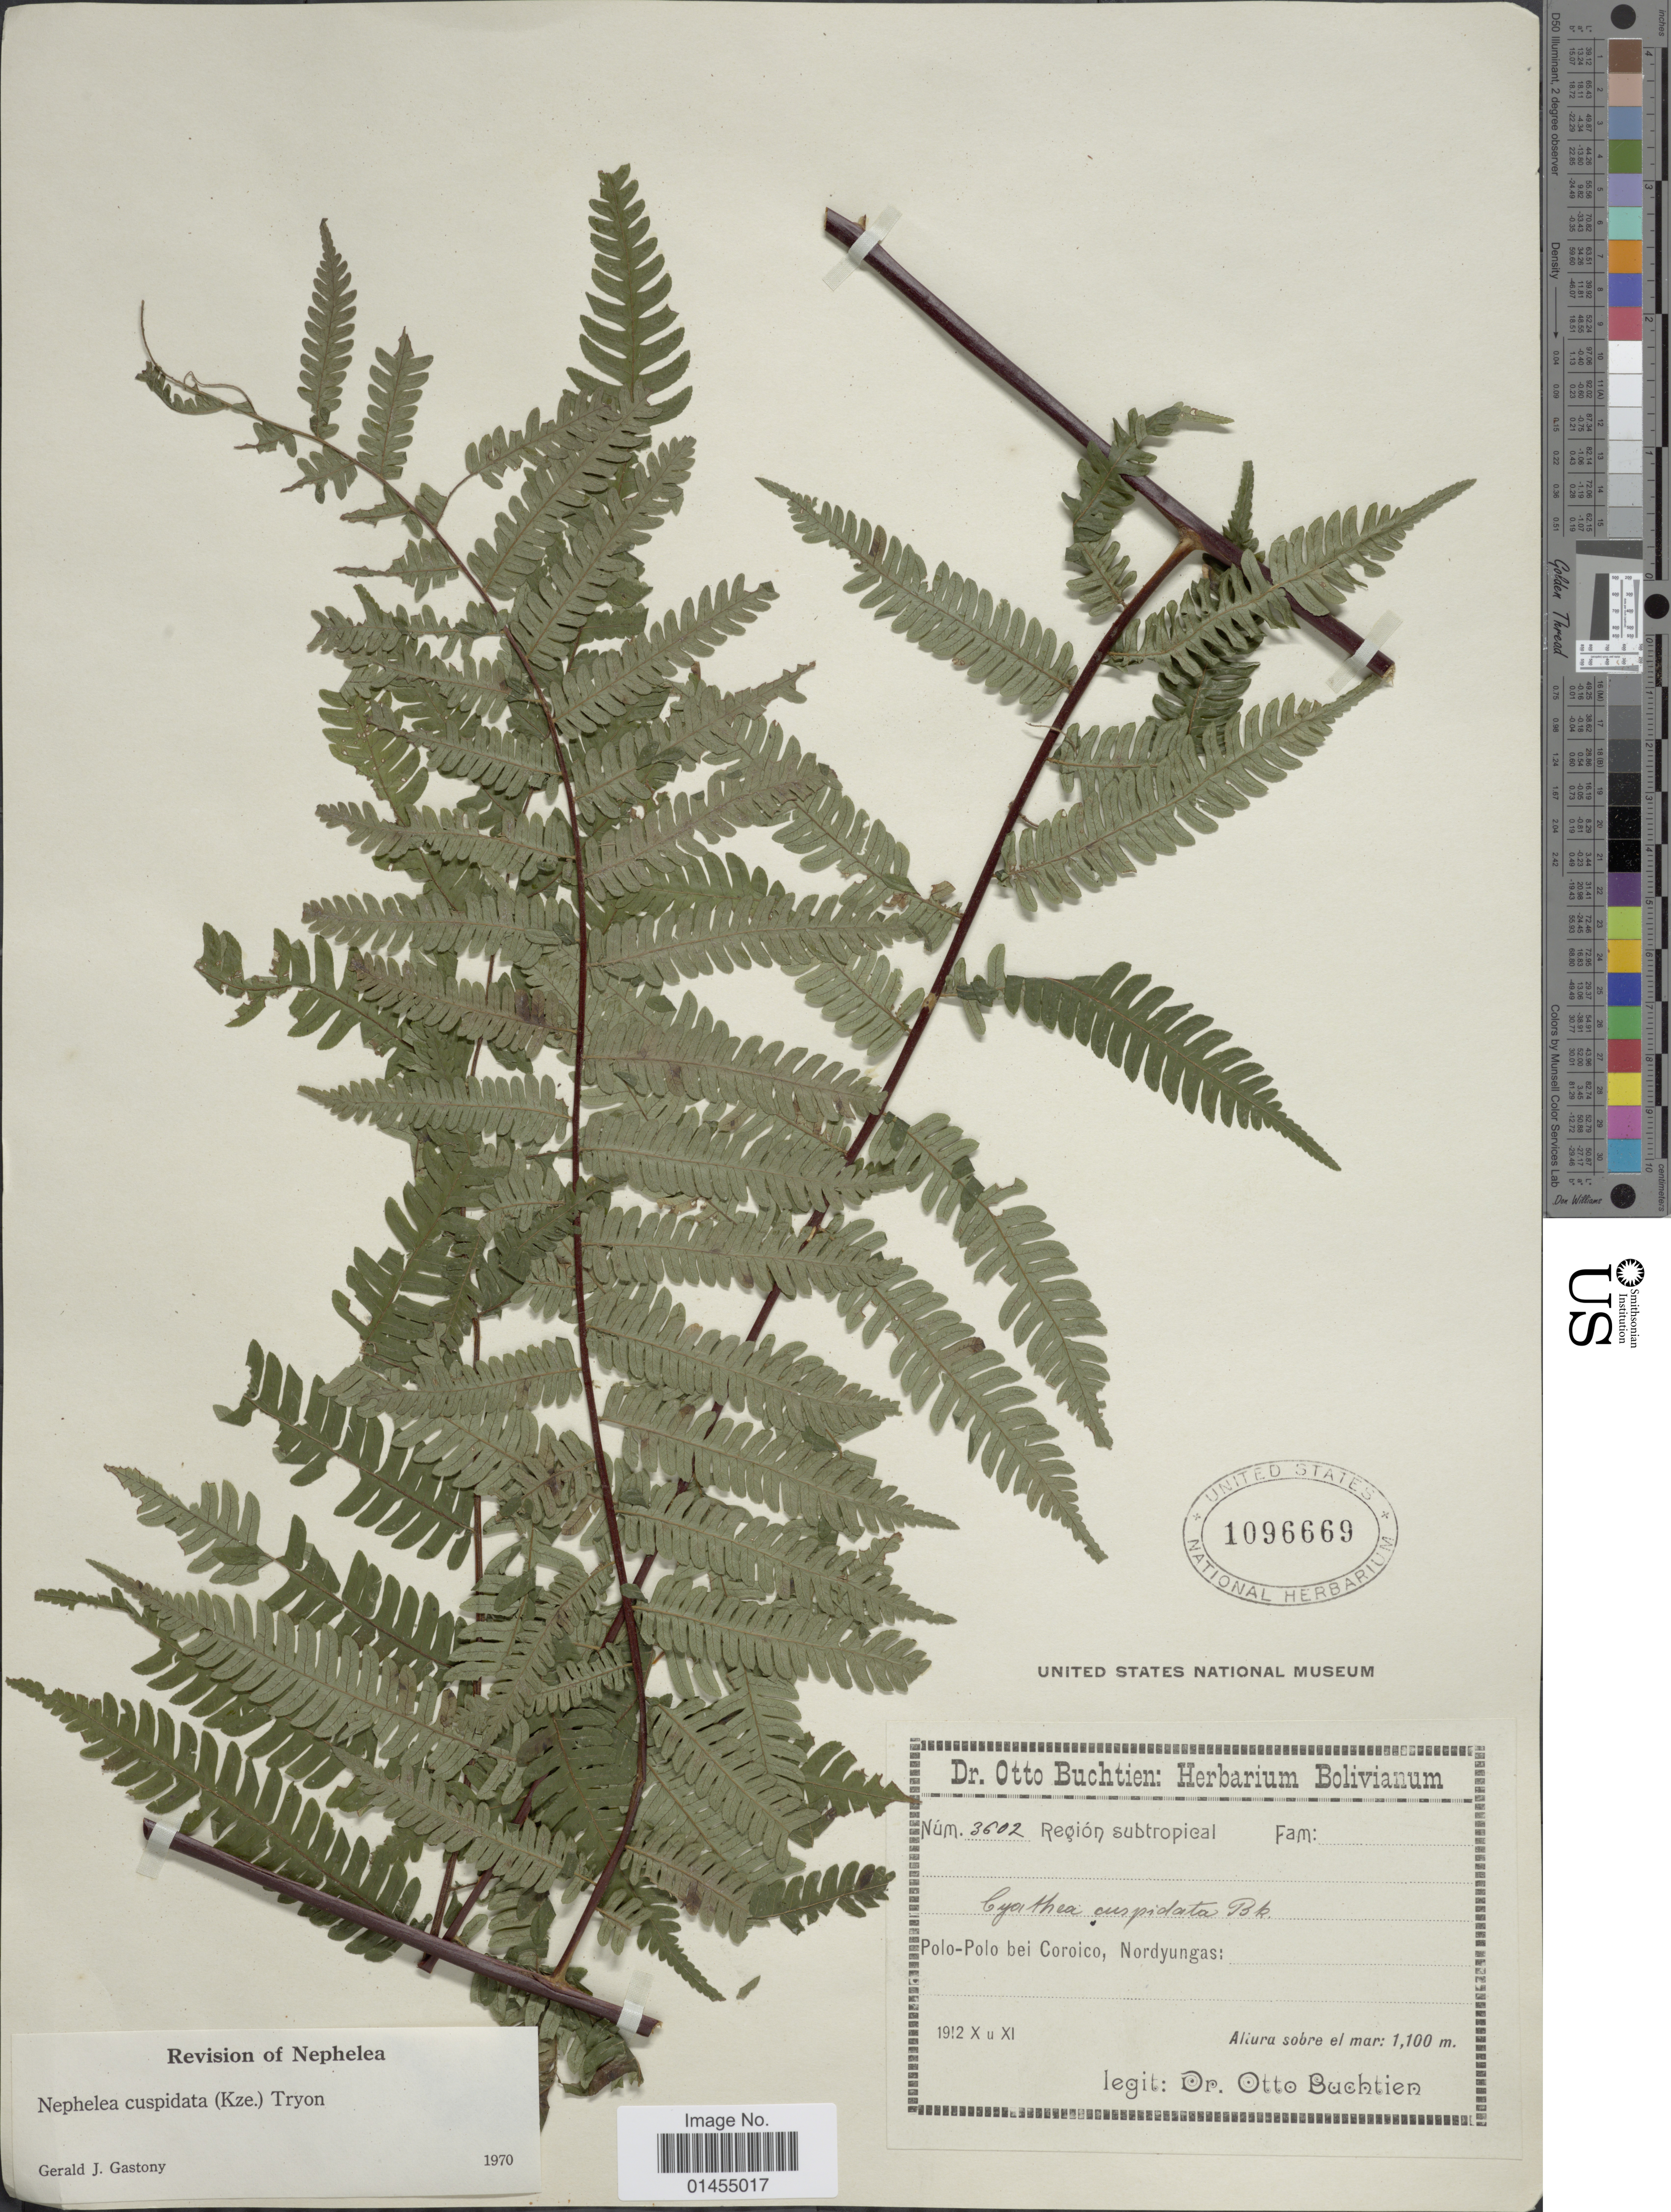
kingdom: Plantae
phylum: Tracheophyta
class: Polypodiopsida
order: Cyatheales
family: Cyatheaceae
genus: Alsophila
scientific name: Alsophila cuspidata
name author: (Kunze) D.S. Conant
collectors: O. Buchtien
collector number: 3602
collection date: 1912-05/1912-06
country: Bolivia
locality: Región subtropical. Polo-Polo bei Coroico, Nordyungas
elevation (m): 1100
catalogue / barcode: US 1096669